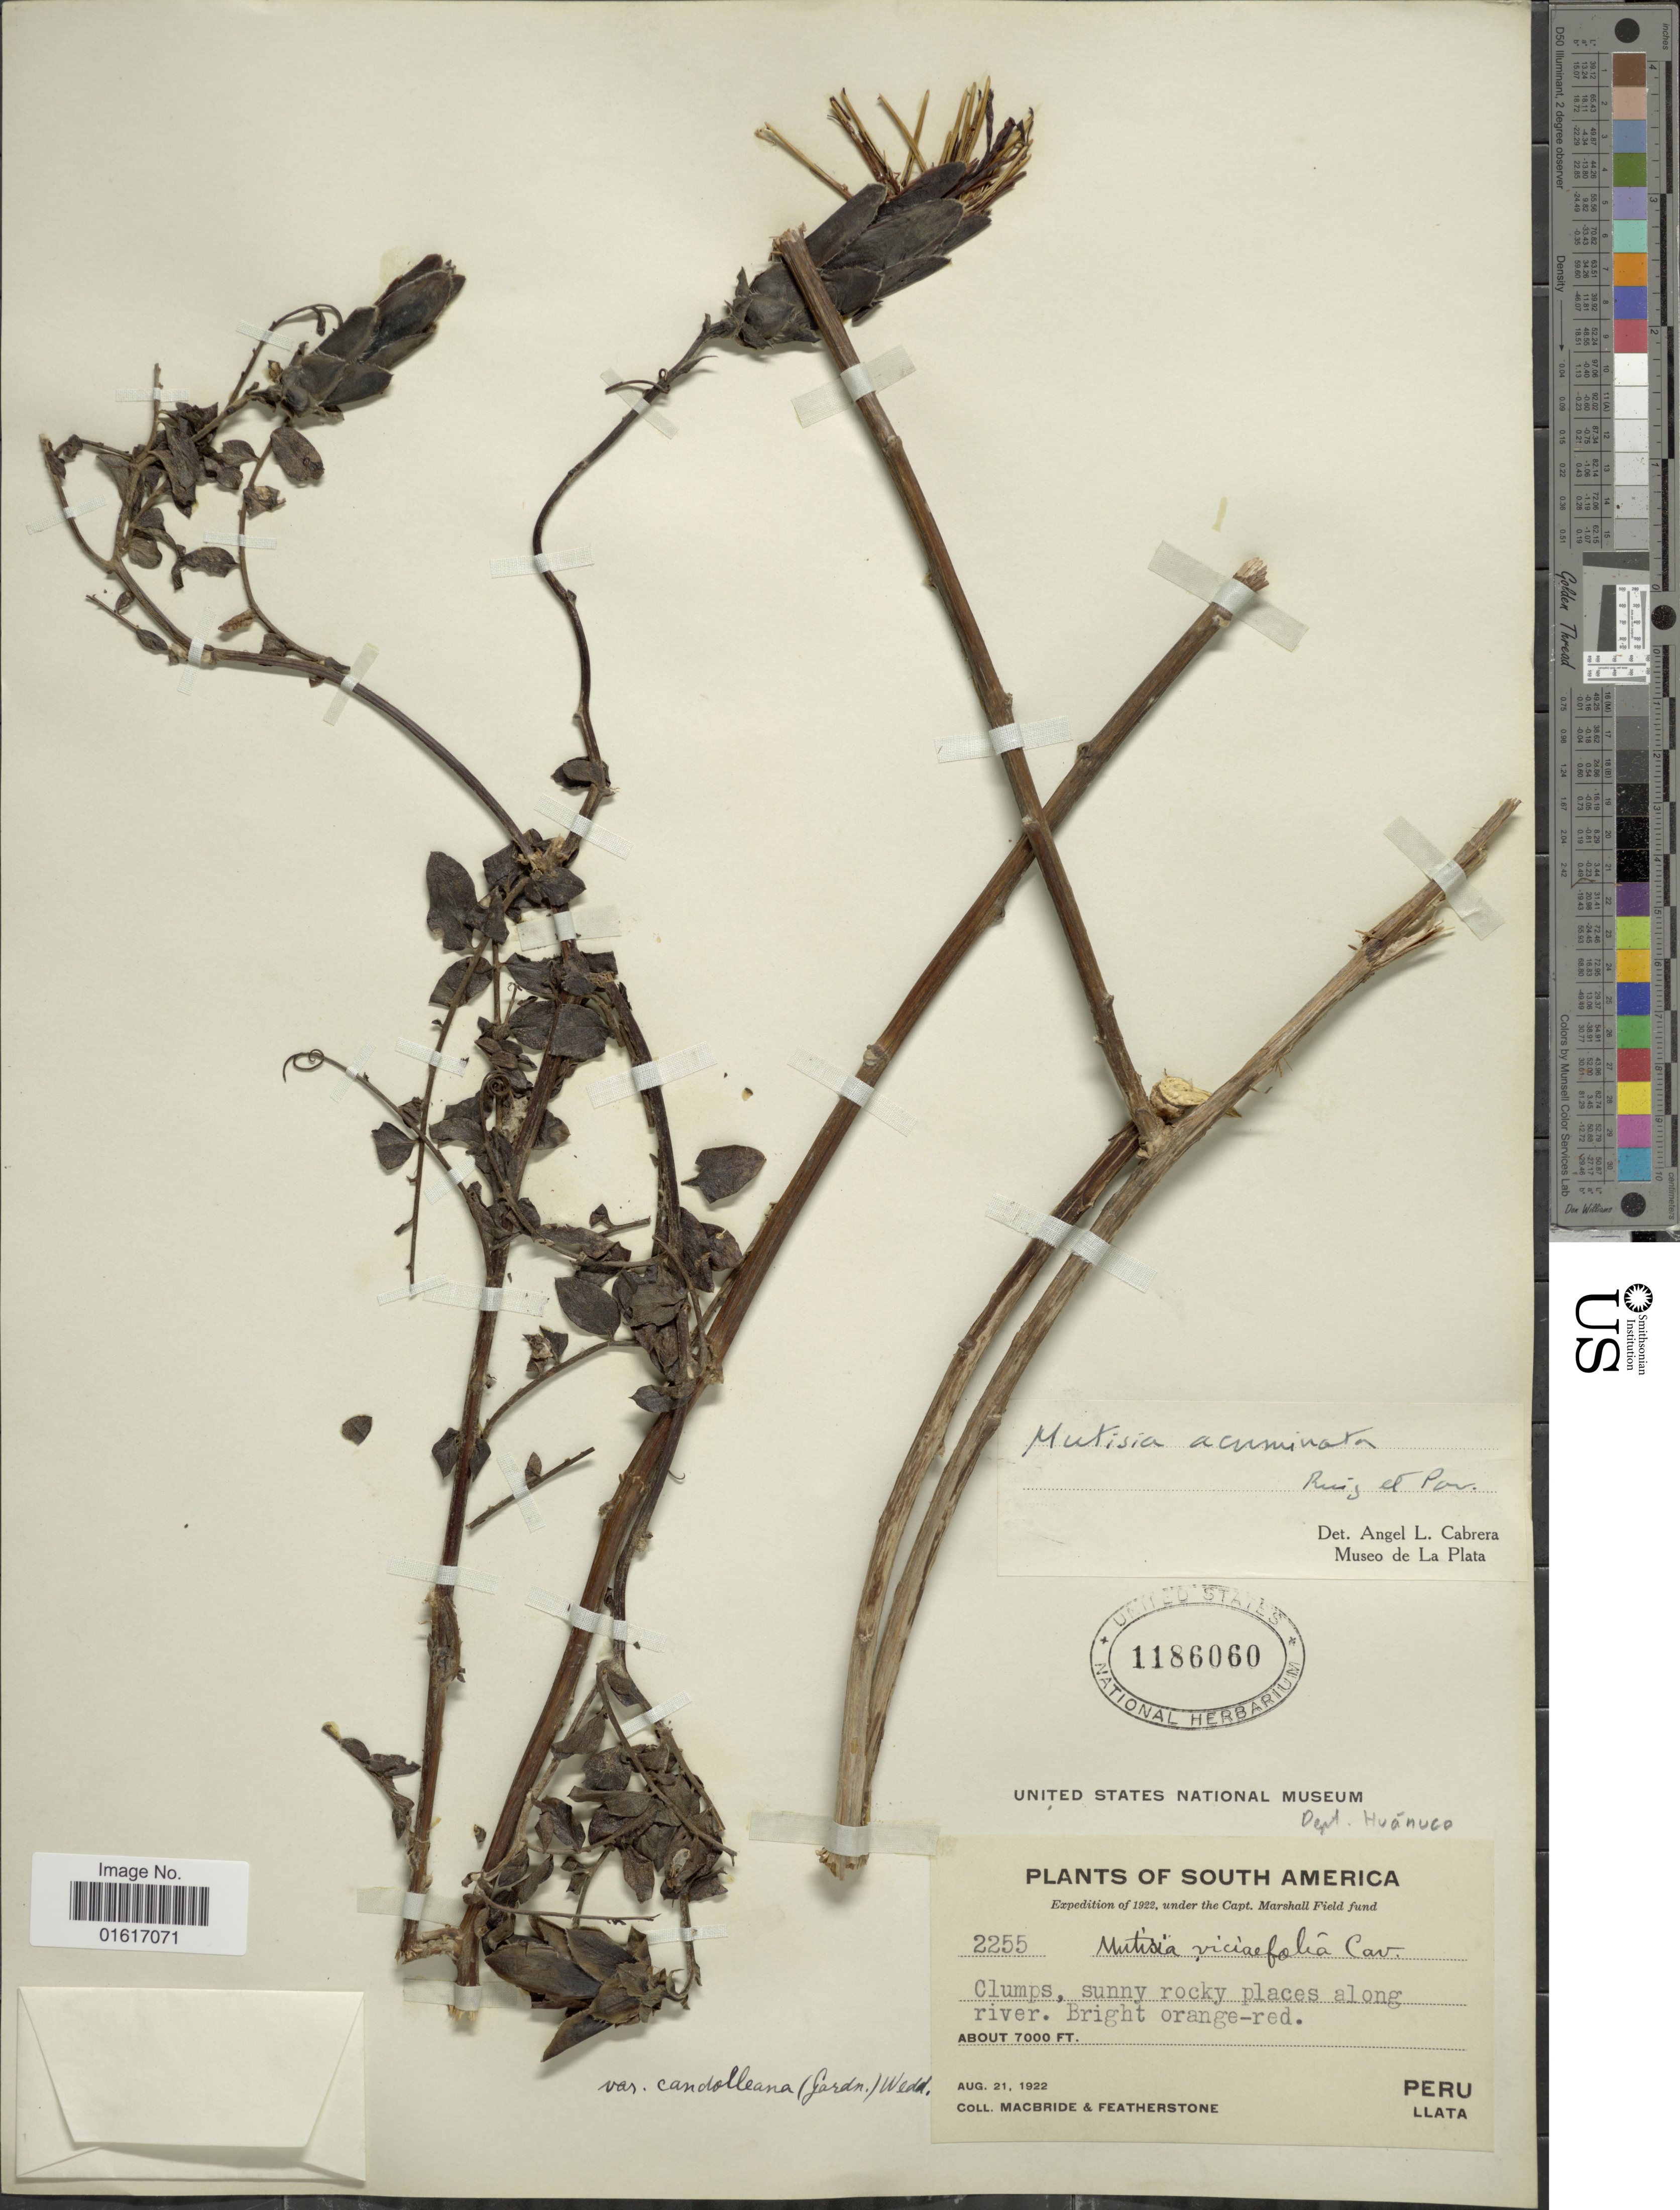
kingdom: Plantae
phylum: Tracheophyta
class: Magnoliopsida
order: Asterales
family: Asteraceae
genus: Mutisia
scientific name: Mutisia acuminata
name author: Ruiz & Pav.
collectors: Macbride, -- & -. Featherstone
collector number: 2255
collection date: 1922-08-21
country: Peru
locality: Llata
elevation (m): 2134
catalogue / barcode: US 1186060